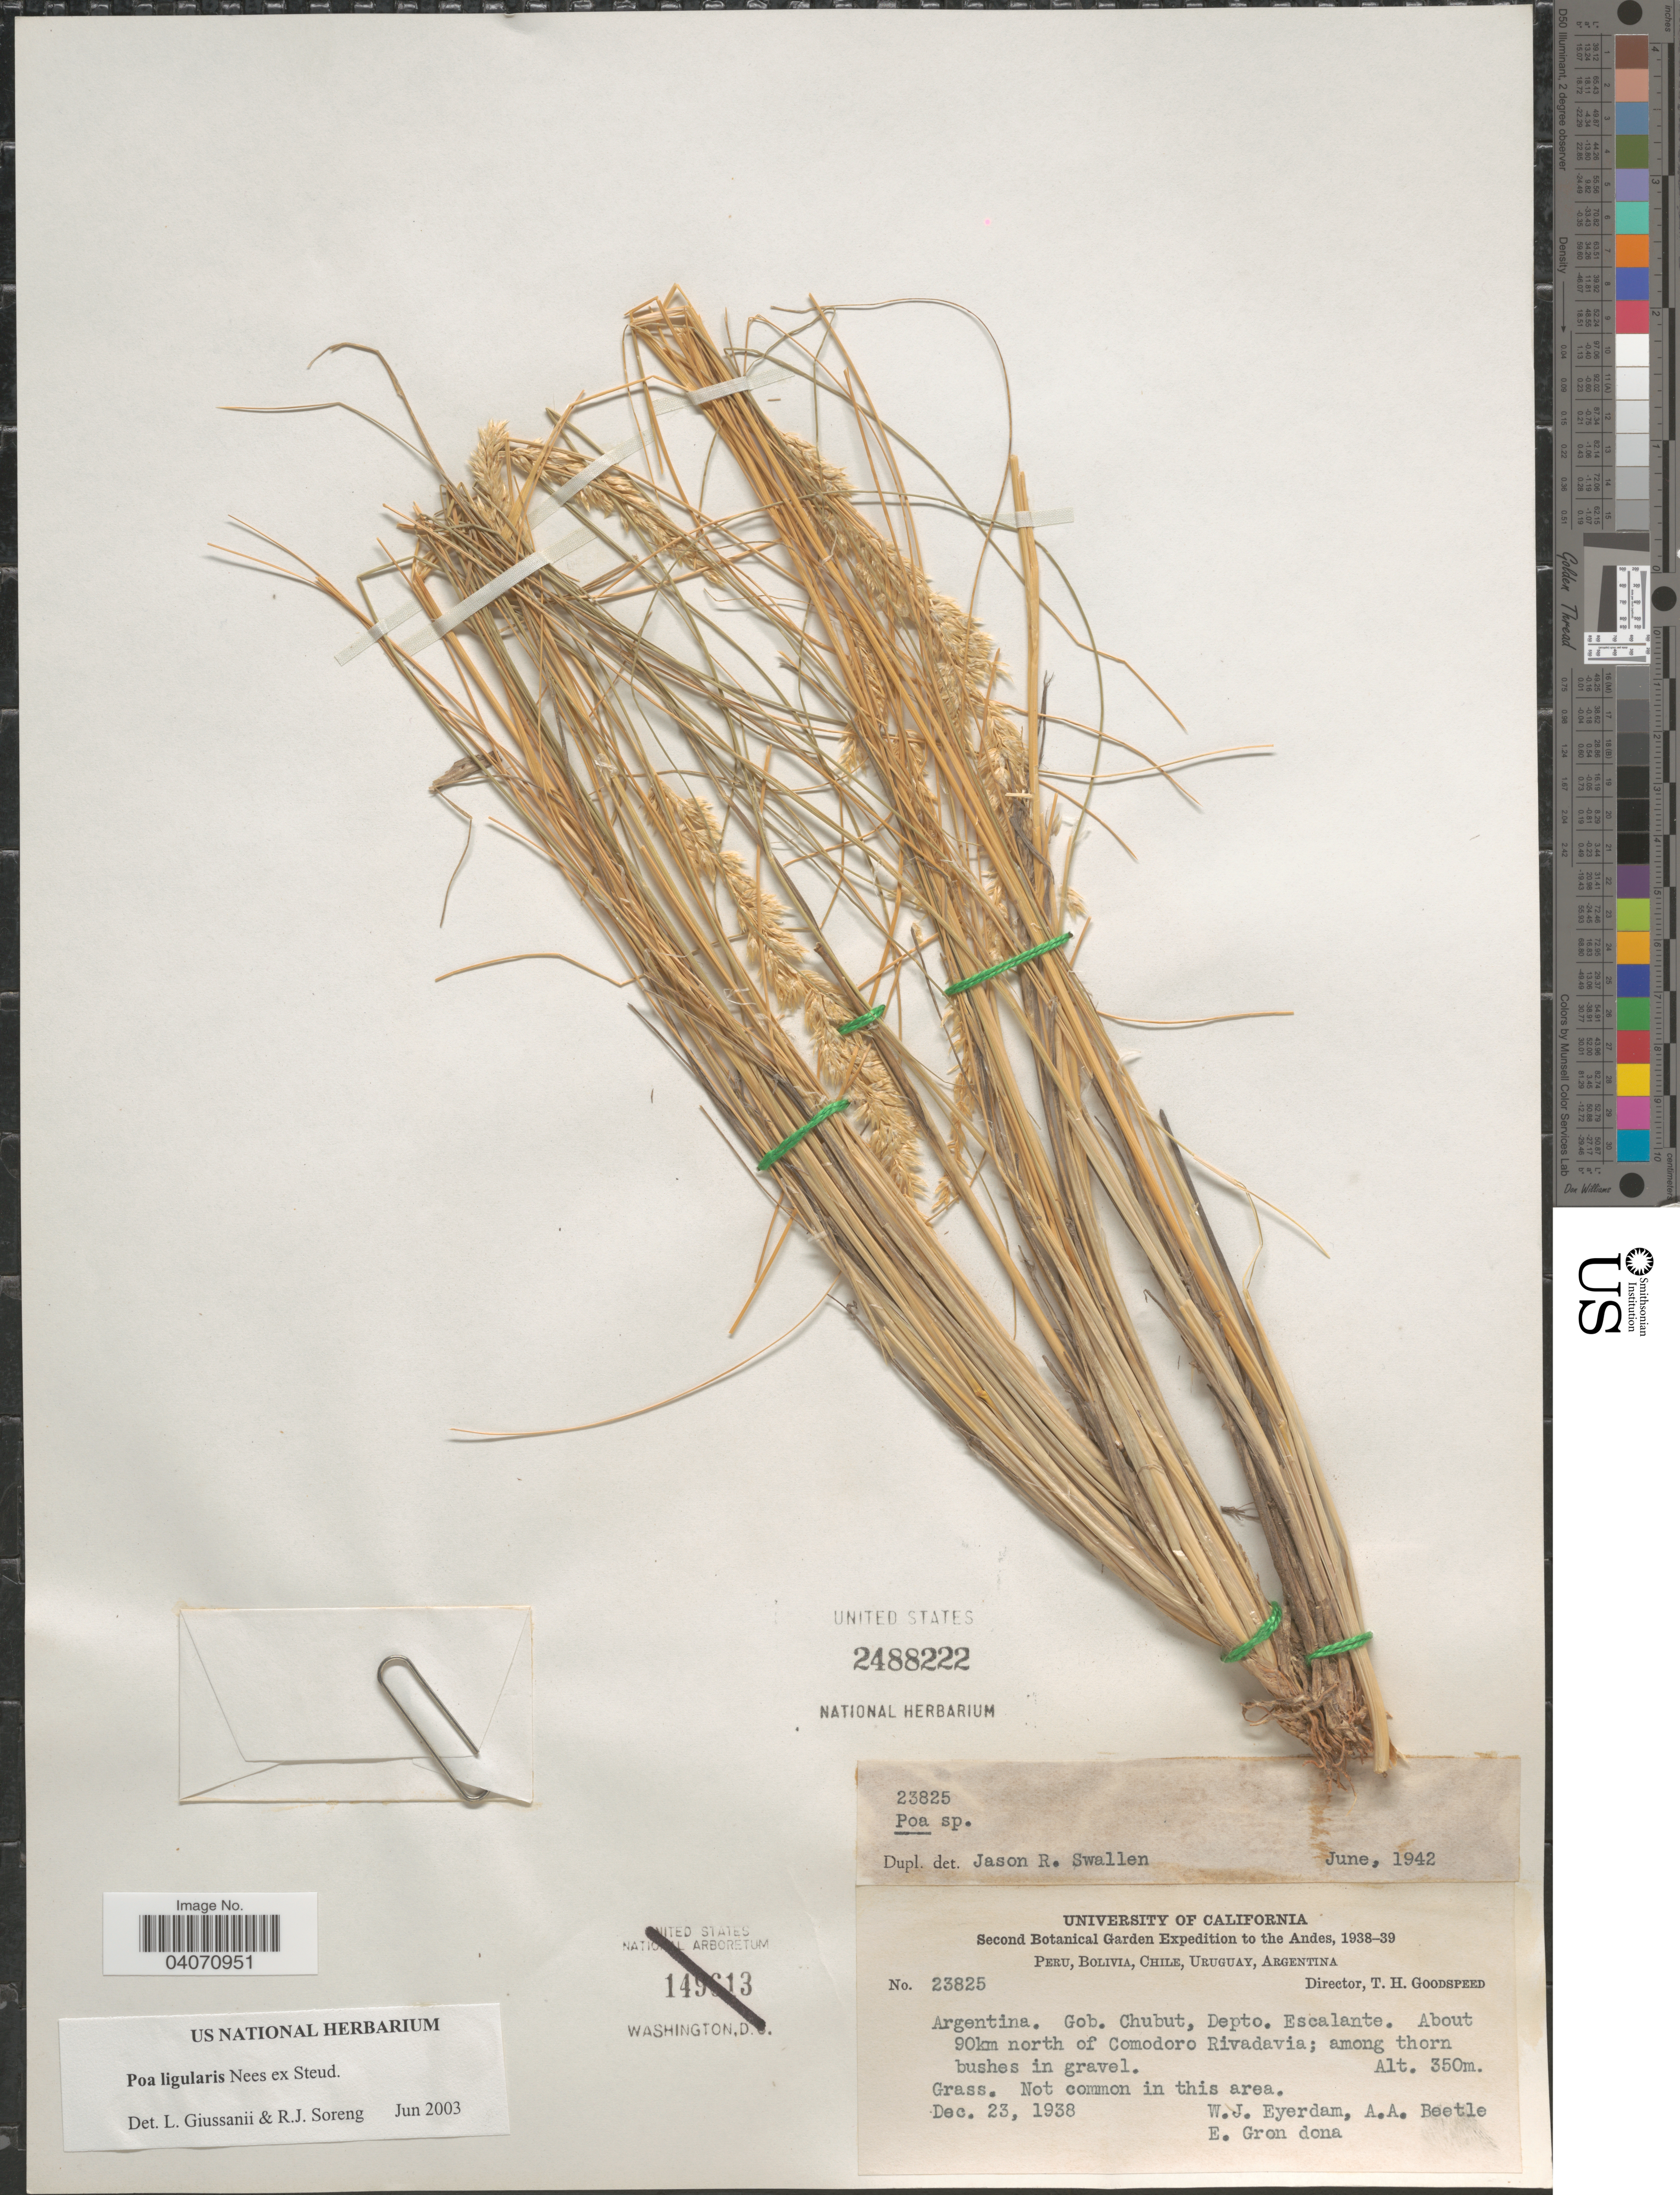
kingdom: Plantae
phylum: Tracheophyta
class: Liliopsida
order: Poales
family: Poaceae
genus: Poa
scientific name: Poa ligularis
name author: Nees ex Steud.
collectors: W. J. Eyerdam, A. A. Beetle & E. Grondona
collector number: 23825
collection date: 1938-12-23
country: Argentina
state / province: Chubut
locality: Gob. Chubut, Depto. Escalante. About 90km north of Comodoro Rivadavia; among thorn bushes in gravel.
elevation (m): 350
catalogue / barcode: US 2488222